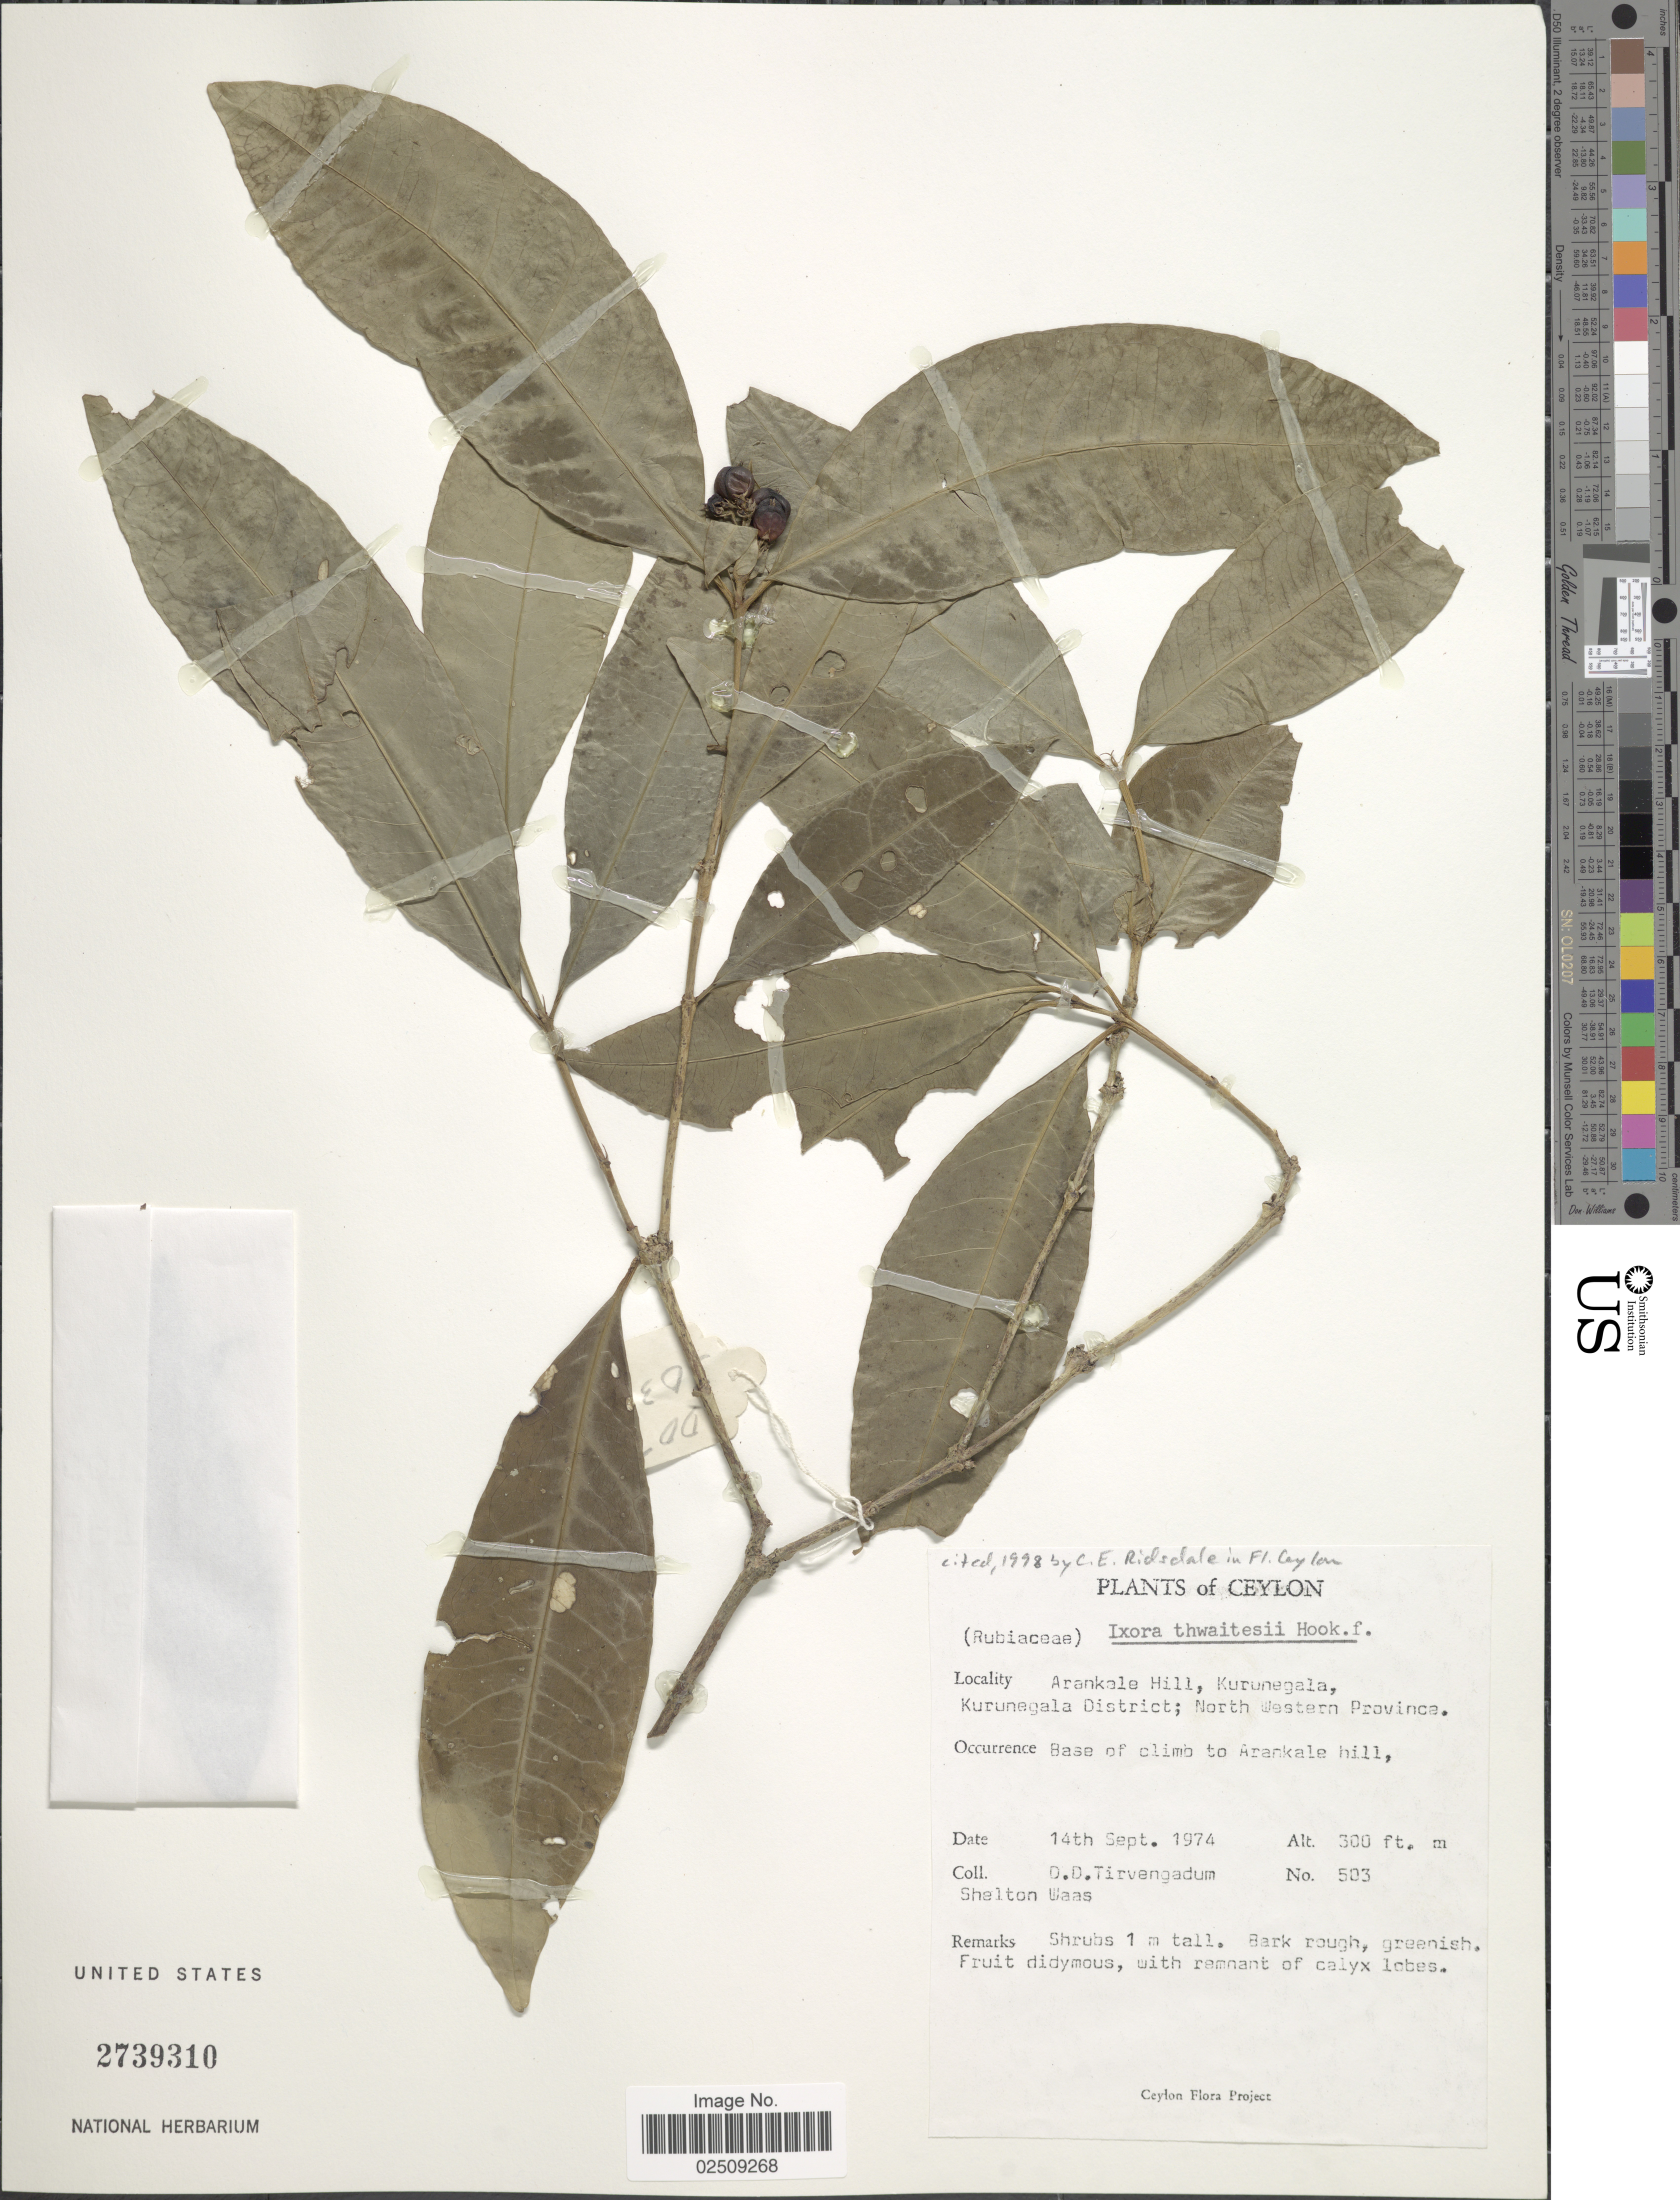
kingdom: Plantae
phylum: Tracheophyta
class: Magnoliopsida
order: Gentianales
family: Rubiaceae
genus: Ixora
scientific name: Ixora thwaitesii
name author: Hook. f.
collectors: D. Tirvengadum & S. Waas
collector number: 503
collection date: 1974-09-14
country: Sri Lanka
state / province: North Western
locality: Ceylon. Arankale Hill, Kurunegala, Kurunegala District.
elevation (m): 91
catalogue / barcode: US 2739310